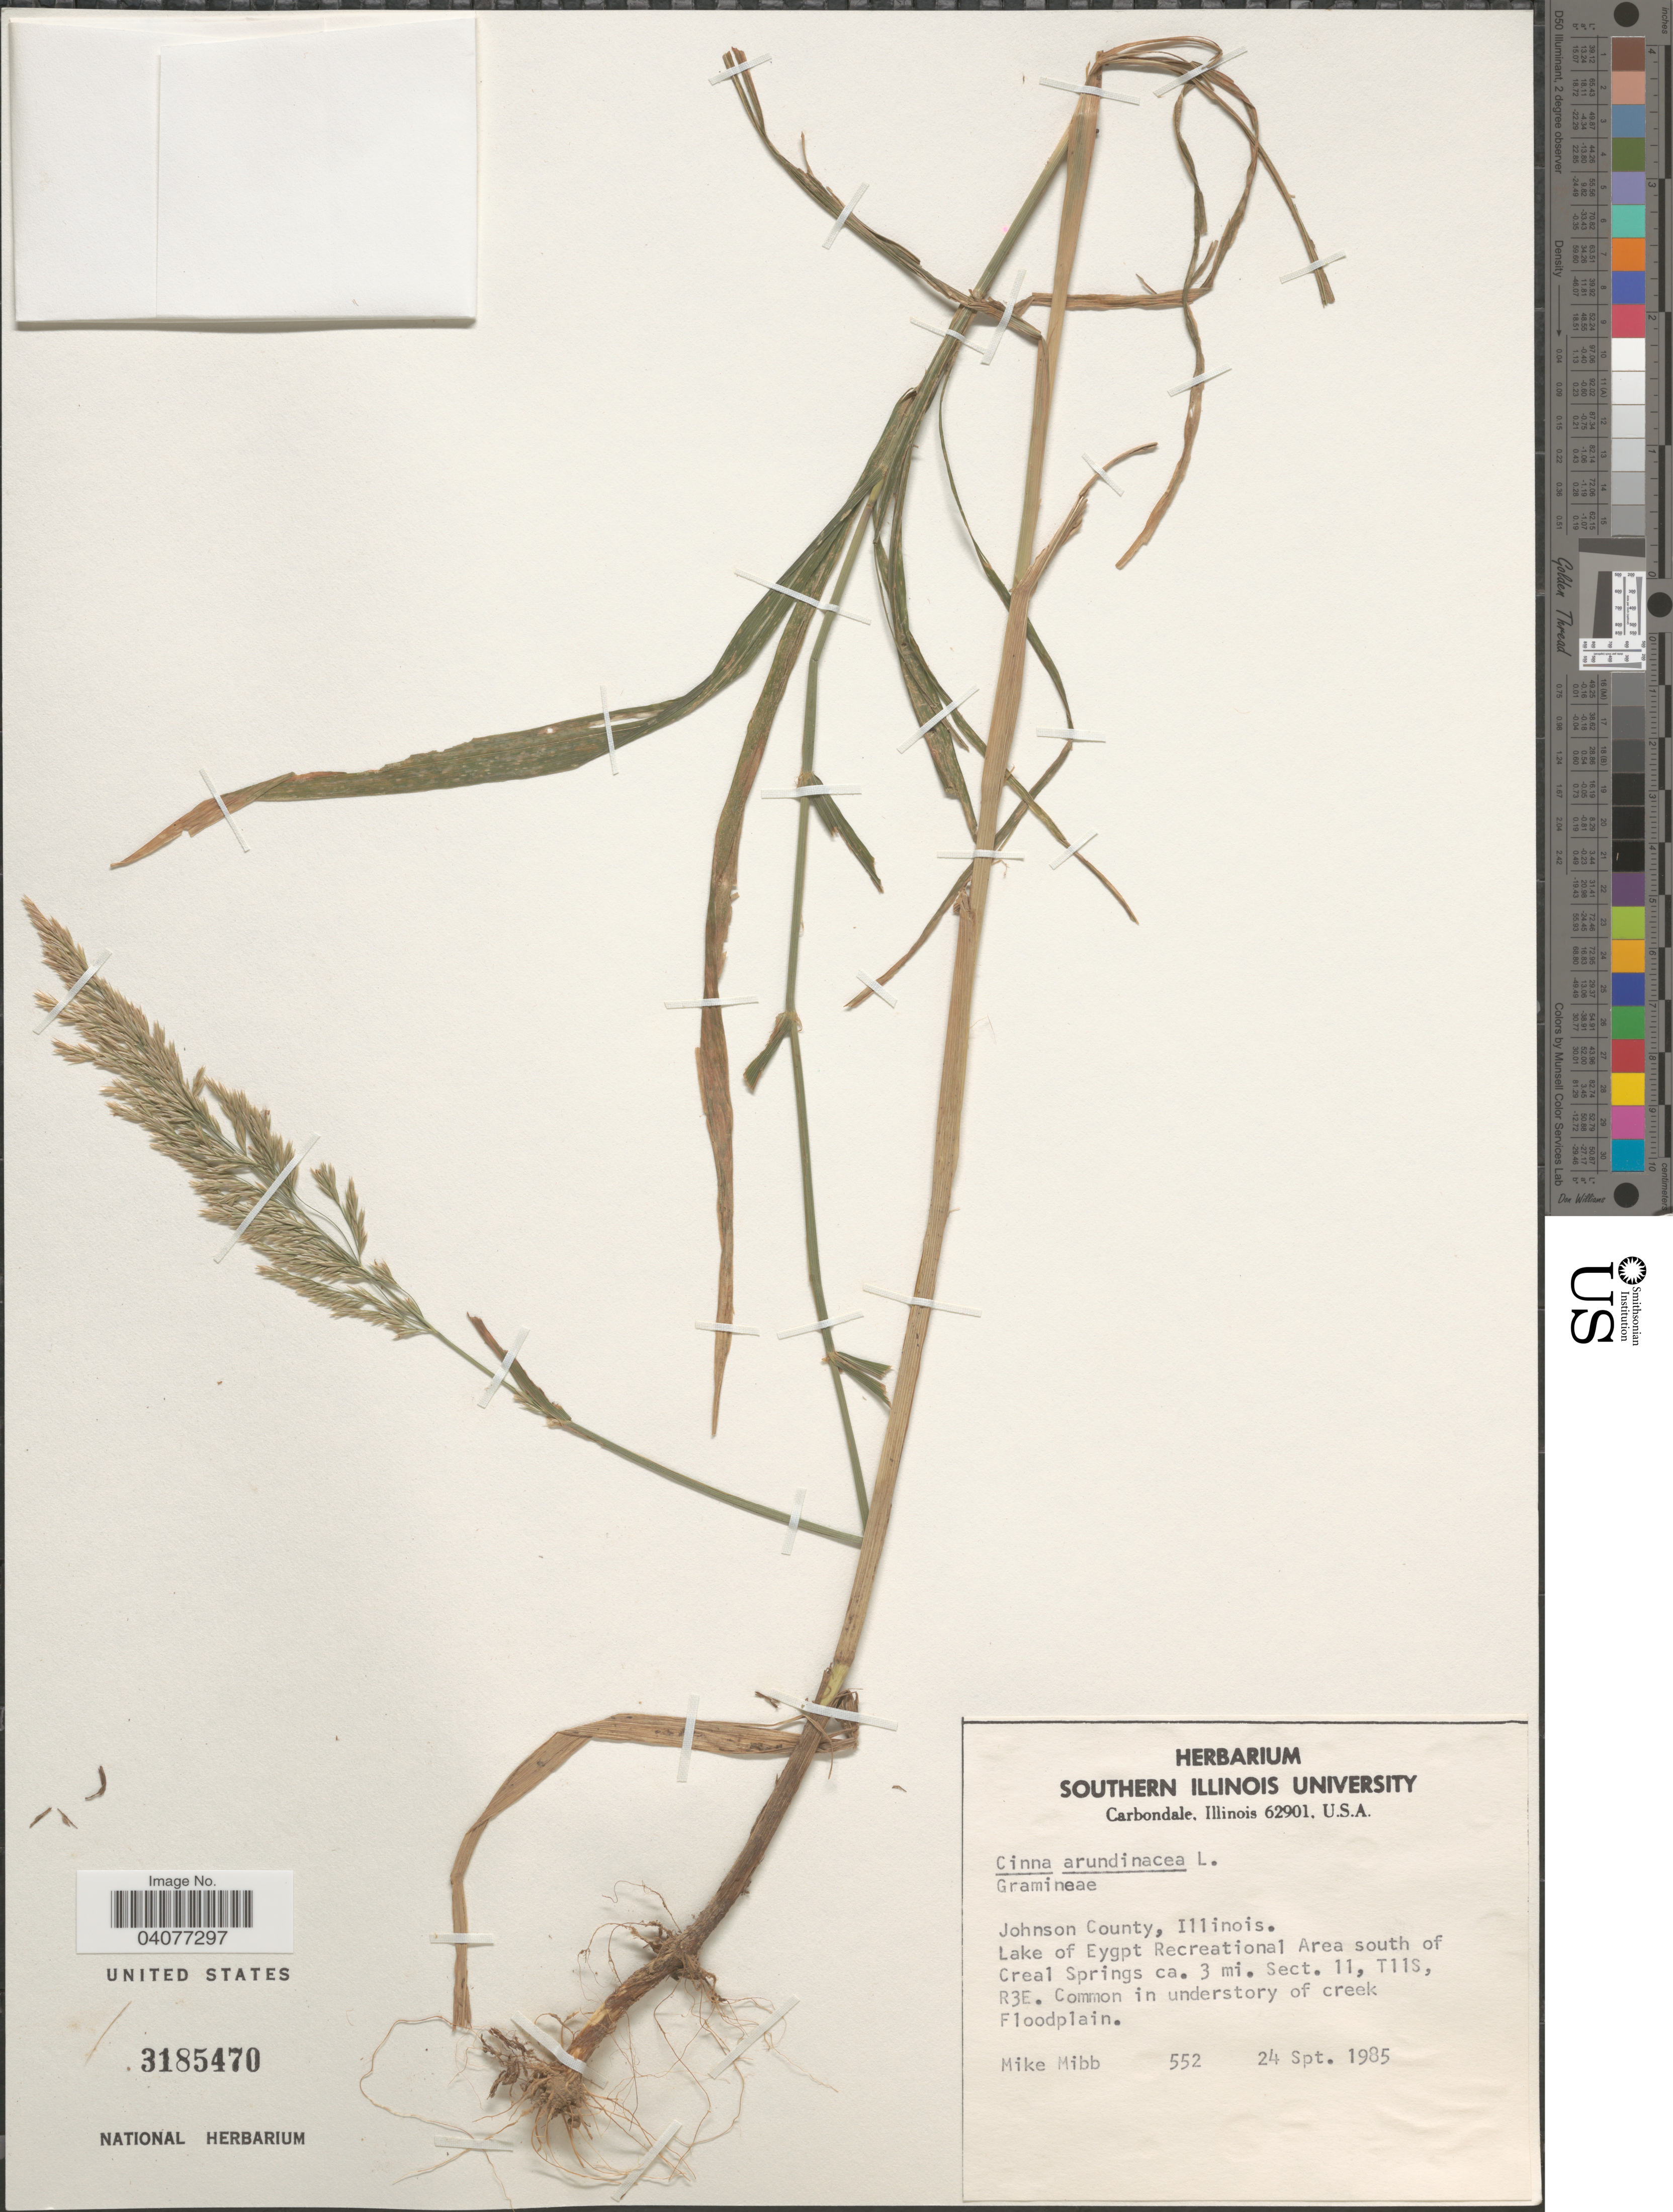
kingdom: Plantae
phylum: Tracheophyta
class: Liliopsida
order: Poales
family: Poaceae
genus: Cinna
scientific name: Cinna arundinacea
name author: L.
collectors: M. Mibb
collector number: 552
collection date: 1985-09-24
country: United States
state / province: Illinois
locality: Johnson County. Lake of Eygpt Recreational Area south of Creal Springs ca. 3 mi. Sect. 11, T11S, R3E.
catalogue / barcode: US 3185470